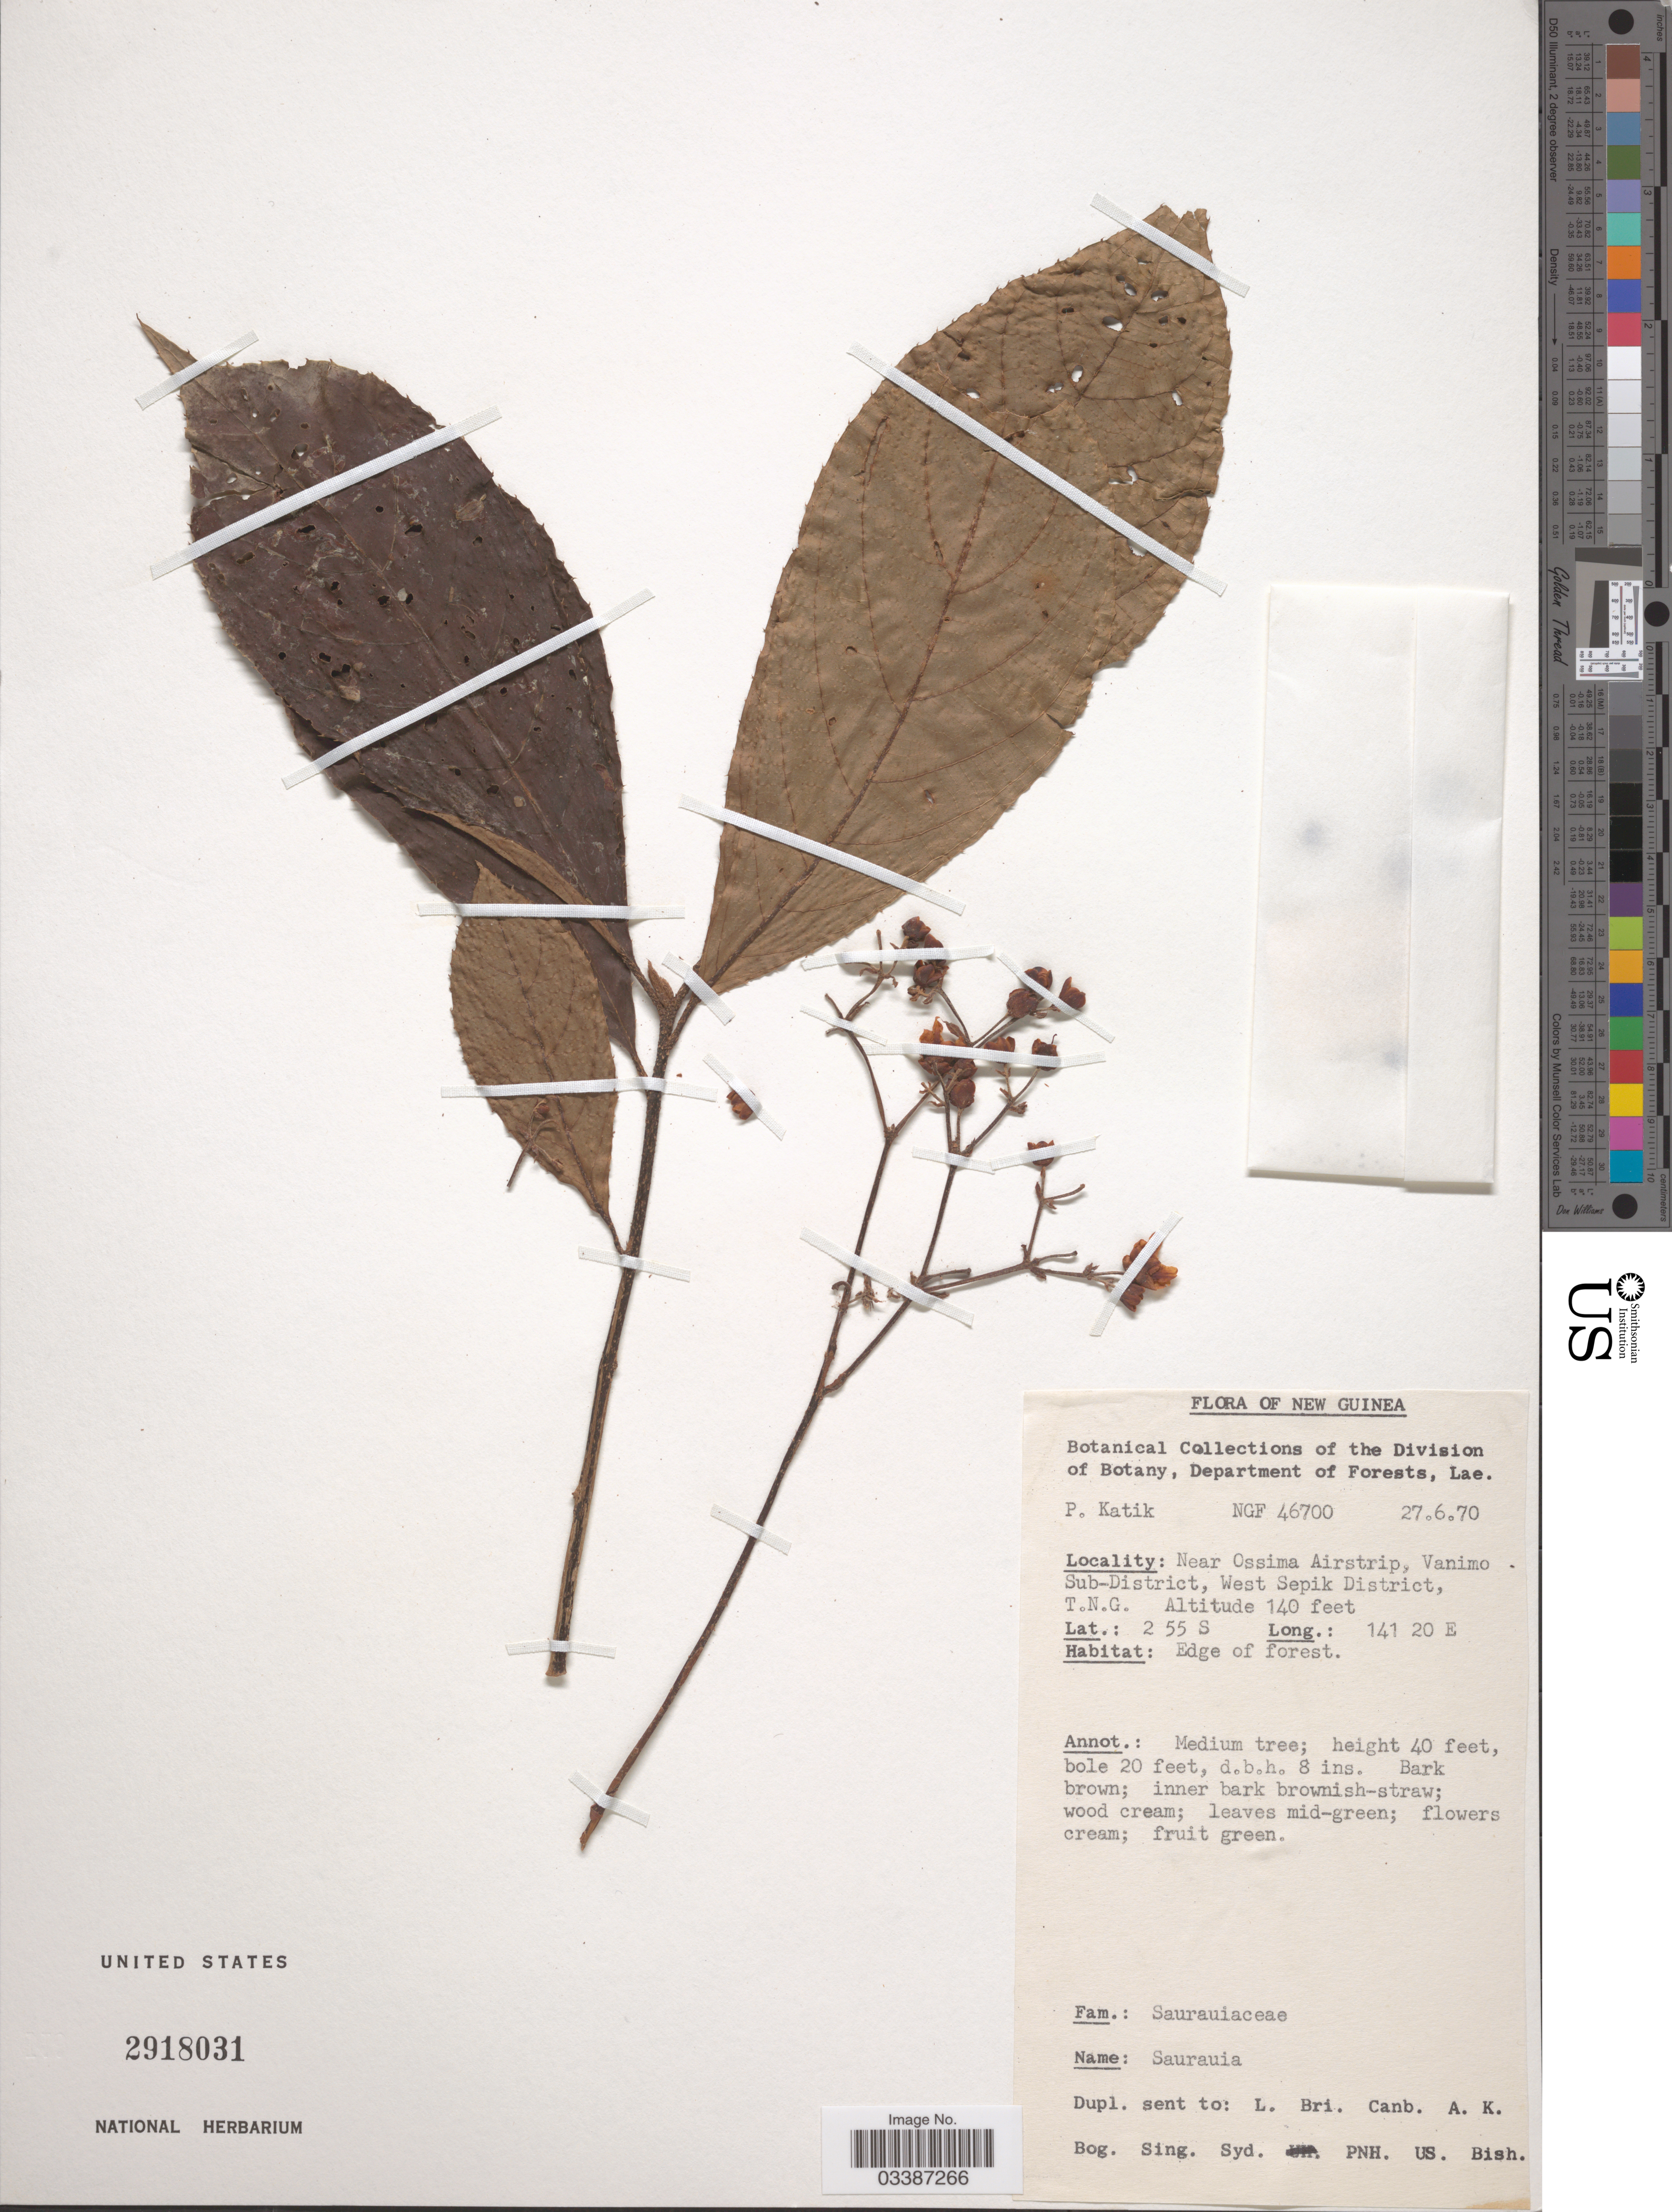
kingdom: Plantae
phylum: Tracheophyta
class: Magnoliopsida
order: Ericales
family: Actinidiaceae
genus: Saurauia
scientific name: Saurauia sp.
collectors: P. Katik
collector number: NGF 46700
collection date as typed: Transcribed d/m/y: 27/6/70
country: Papua New Guinea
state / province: Sandaun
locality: New Guinea. Near Ossima Airstrip, Vanimo Sub-District, West Sepik District, T.N.G.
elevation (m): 43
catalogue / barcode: US 2918031